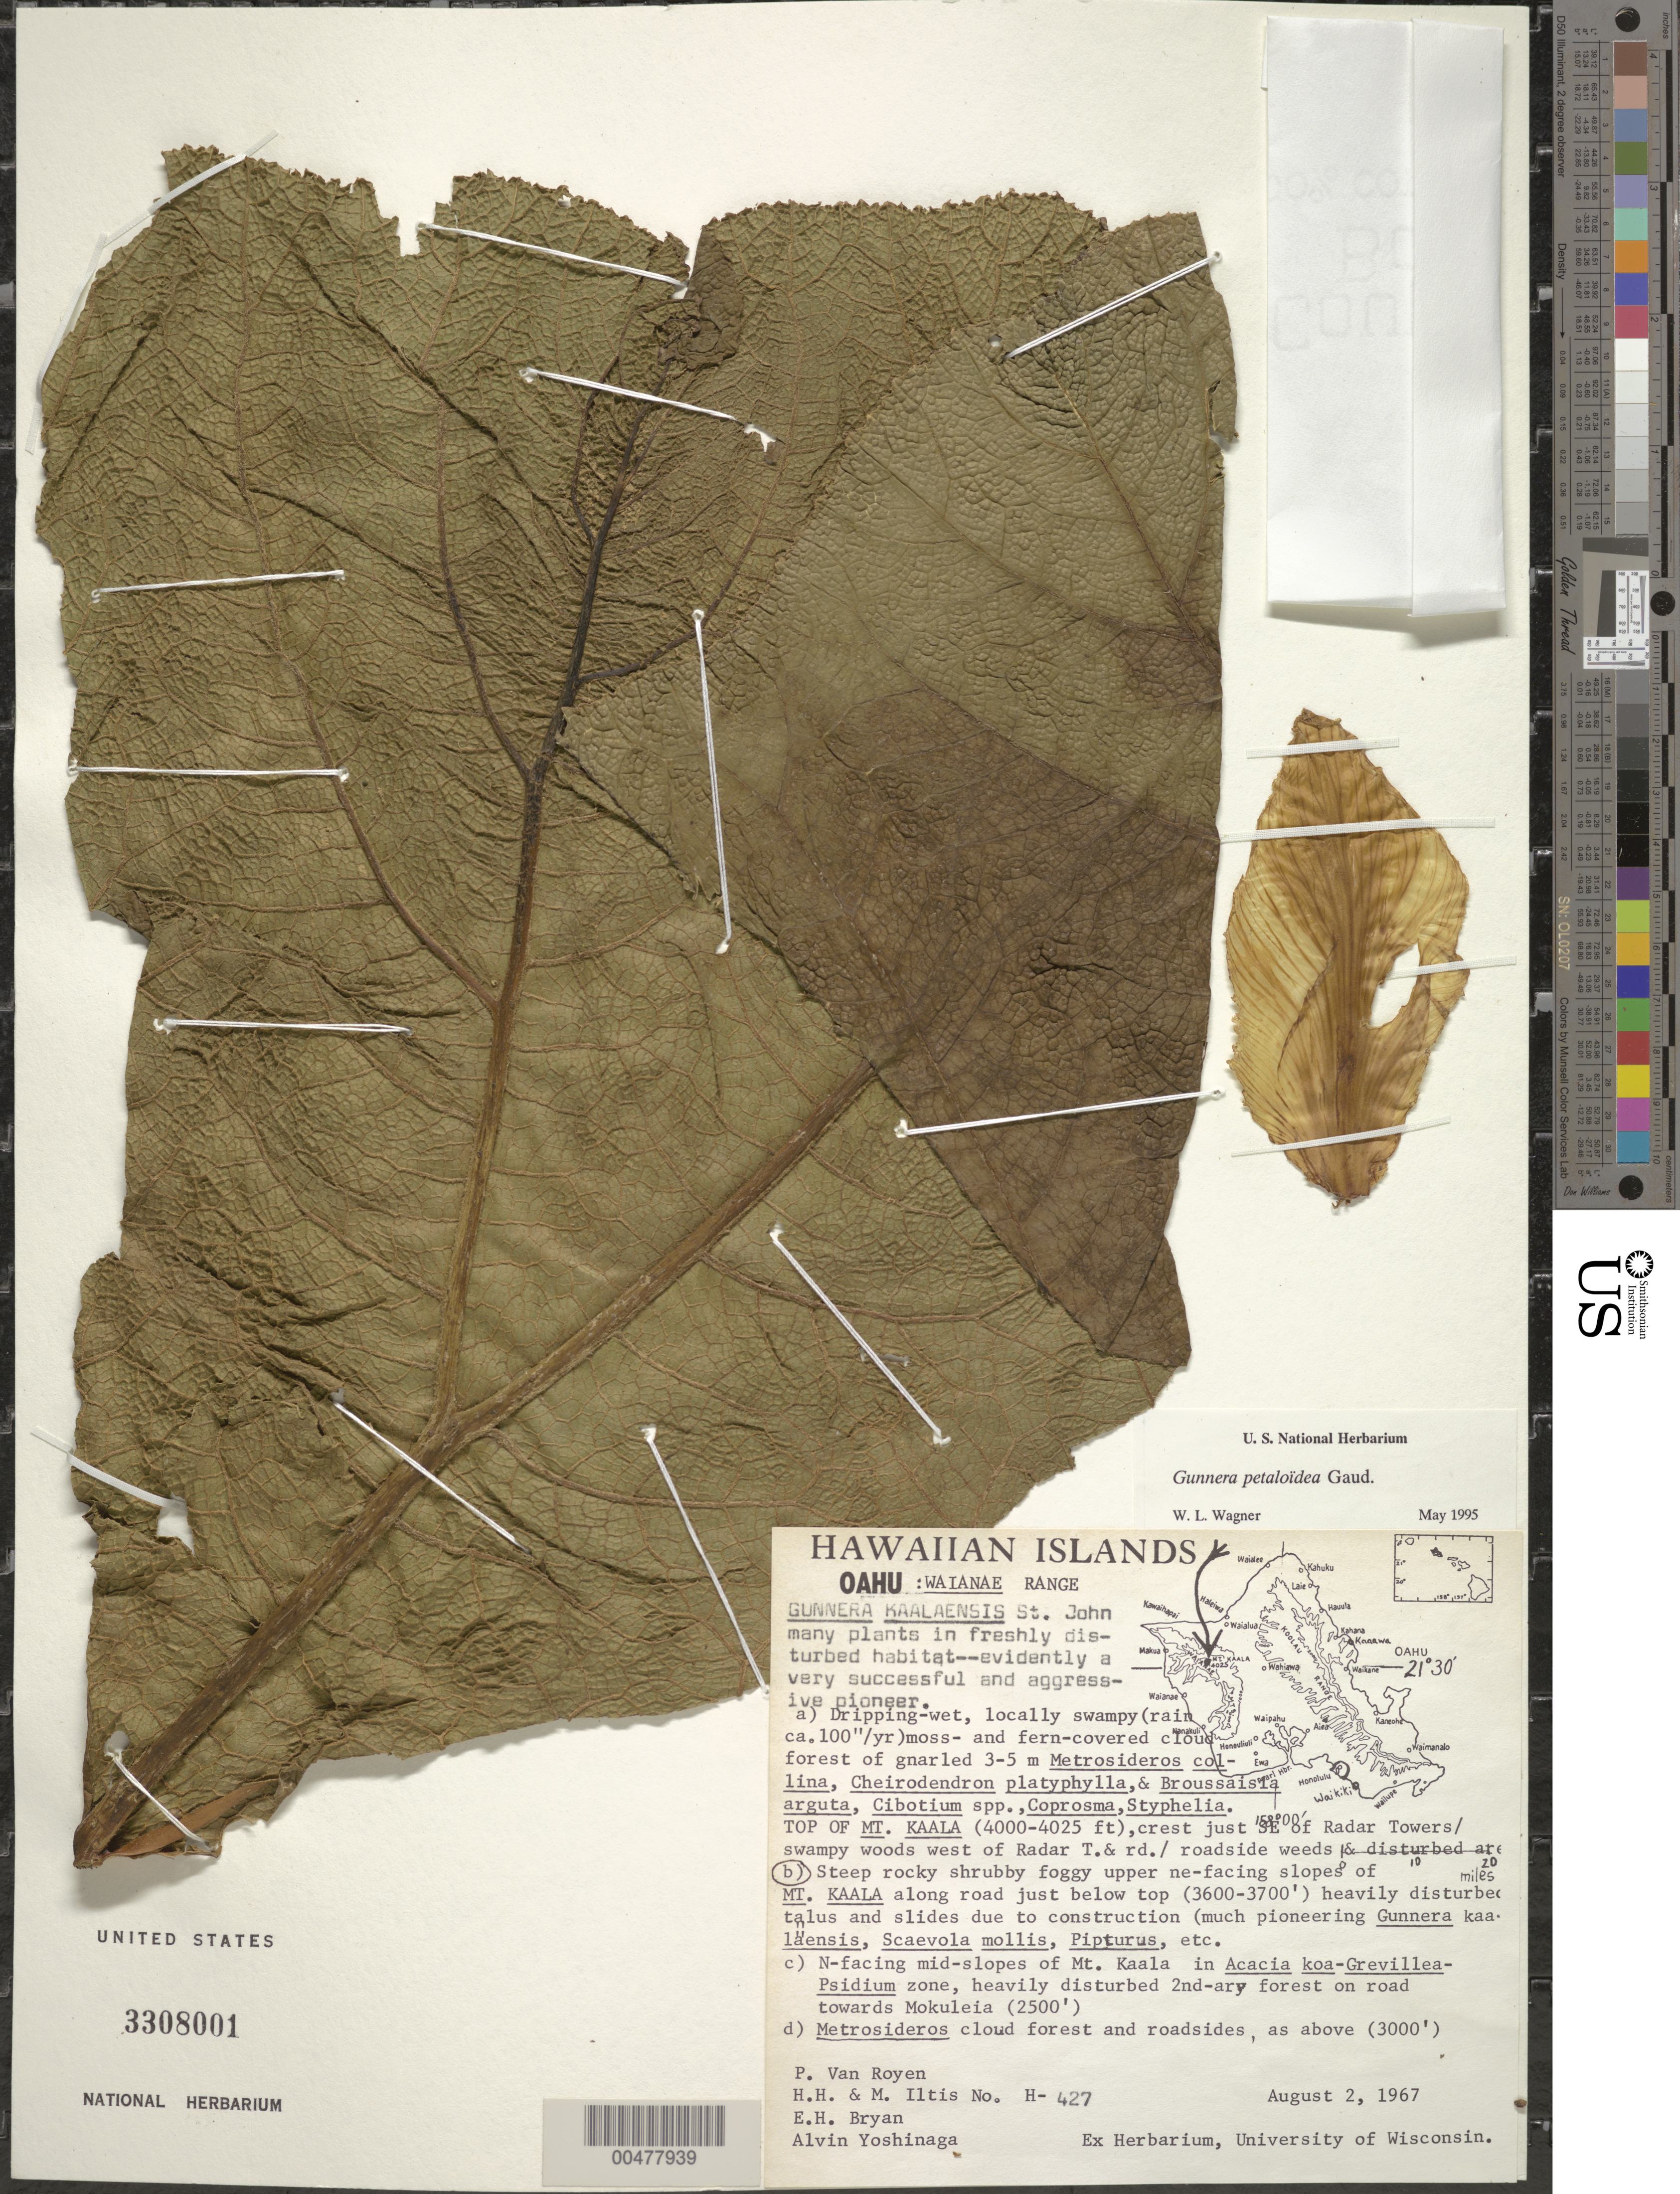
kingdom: Plantae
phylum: Tracheophyta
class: Magnoliopsida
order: Gunnerales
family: Gunneraceae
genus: Gunnera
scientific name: Gunnera petaloidea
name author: Gaudich.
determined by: Wagner, W. L., (BOT), Smithsonian Institution - National Museum of Natural History (UNITED STATES)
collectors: P. van Royen, H. H. Iltis, M. G. Iltis, E. Bryan & A. Yoshinaga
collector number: H-427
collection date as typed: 2 Aug 1967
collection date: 1967-08-02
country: United States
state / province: Hawaii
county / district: Honolulu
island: Oahu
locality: Waianae Range, upper NE facing slopes of Mt Kaala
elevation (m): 1097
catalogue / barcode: US 3308001